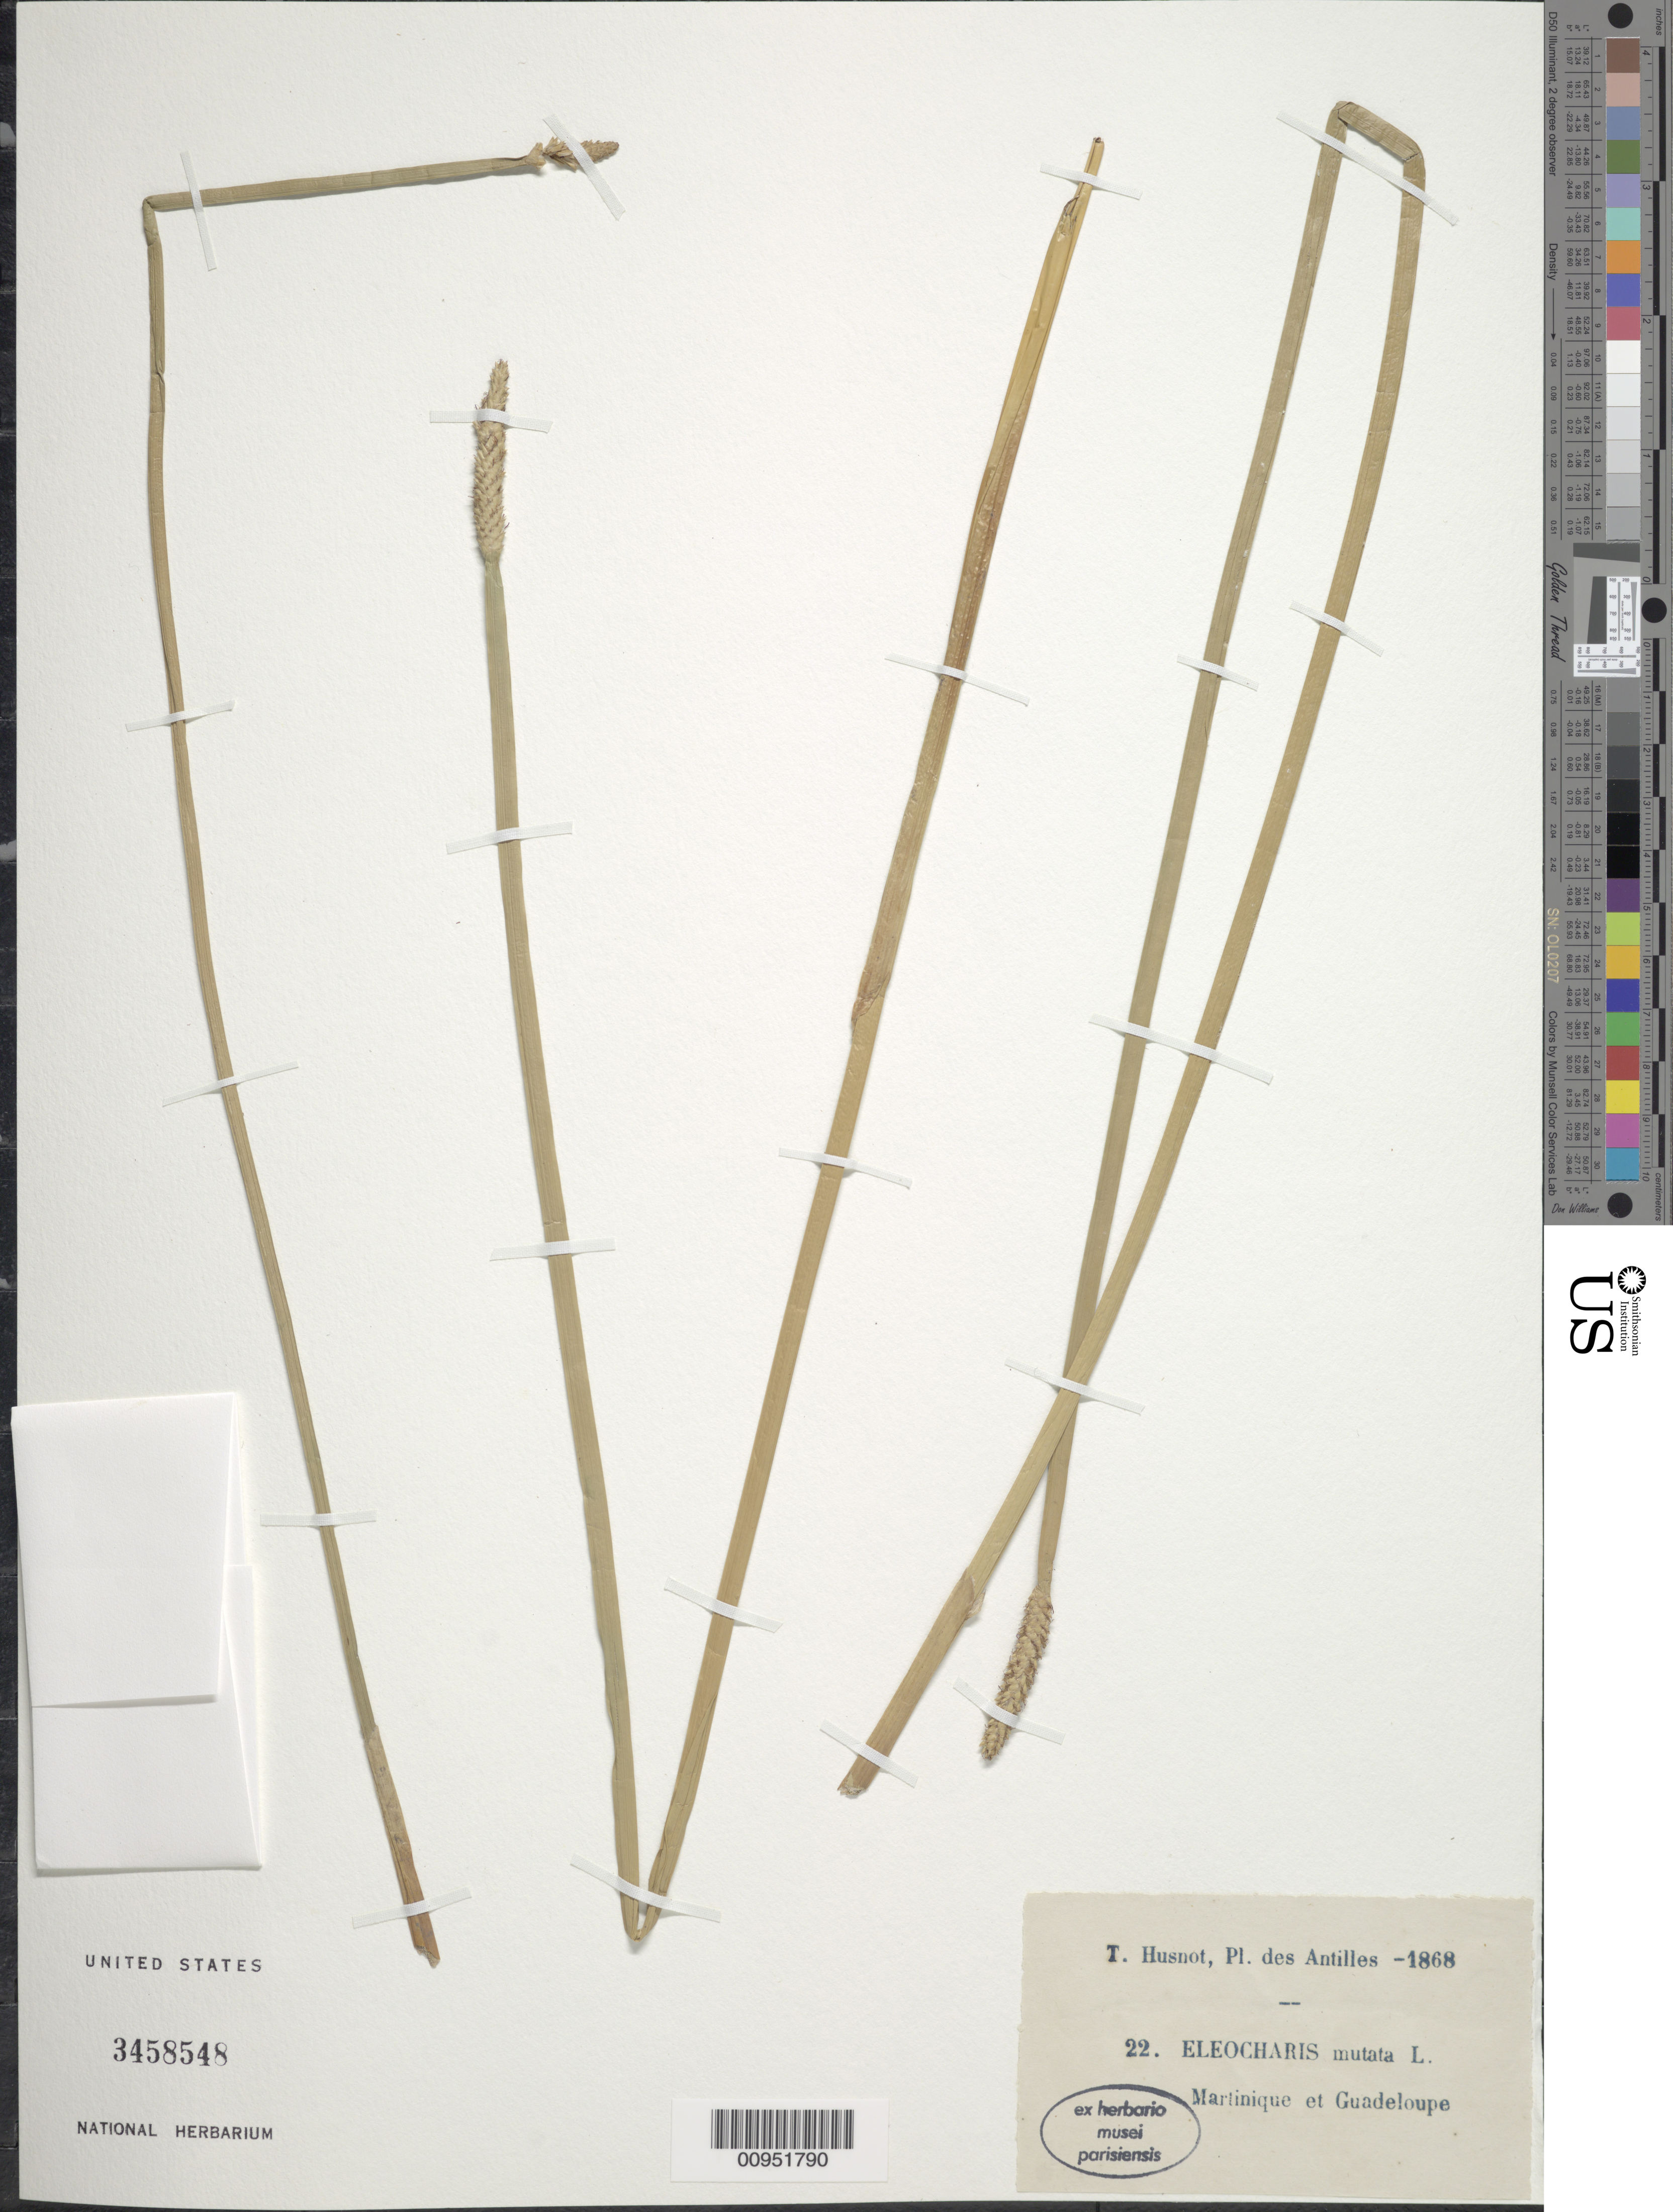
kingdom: Plantae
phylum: Tracheophyta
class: Liliopsida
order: Poales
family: Cyperaceae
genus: Eleocharis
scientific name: Eleocharis mutata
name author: (L.) Roem. & Schult.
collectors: P. T. Husnot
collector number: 22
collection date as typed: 1868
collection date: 1868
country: Martinique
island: Martinique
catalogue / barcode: US 3458548